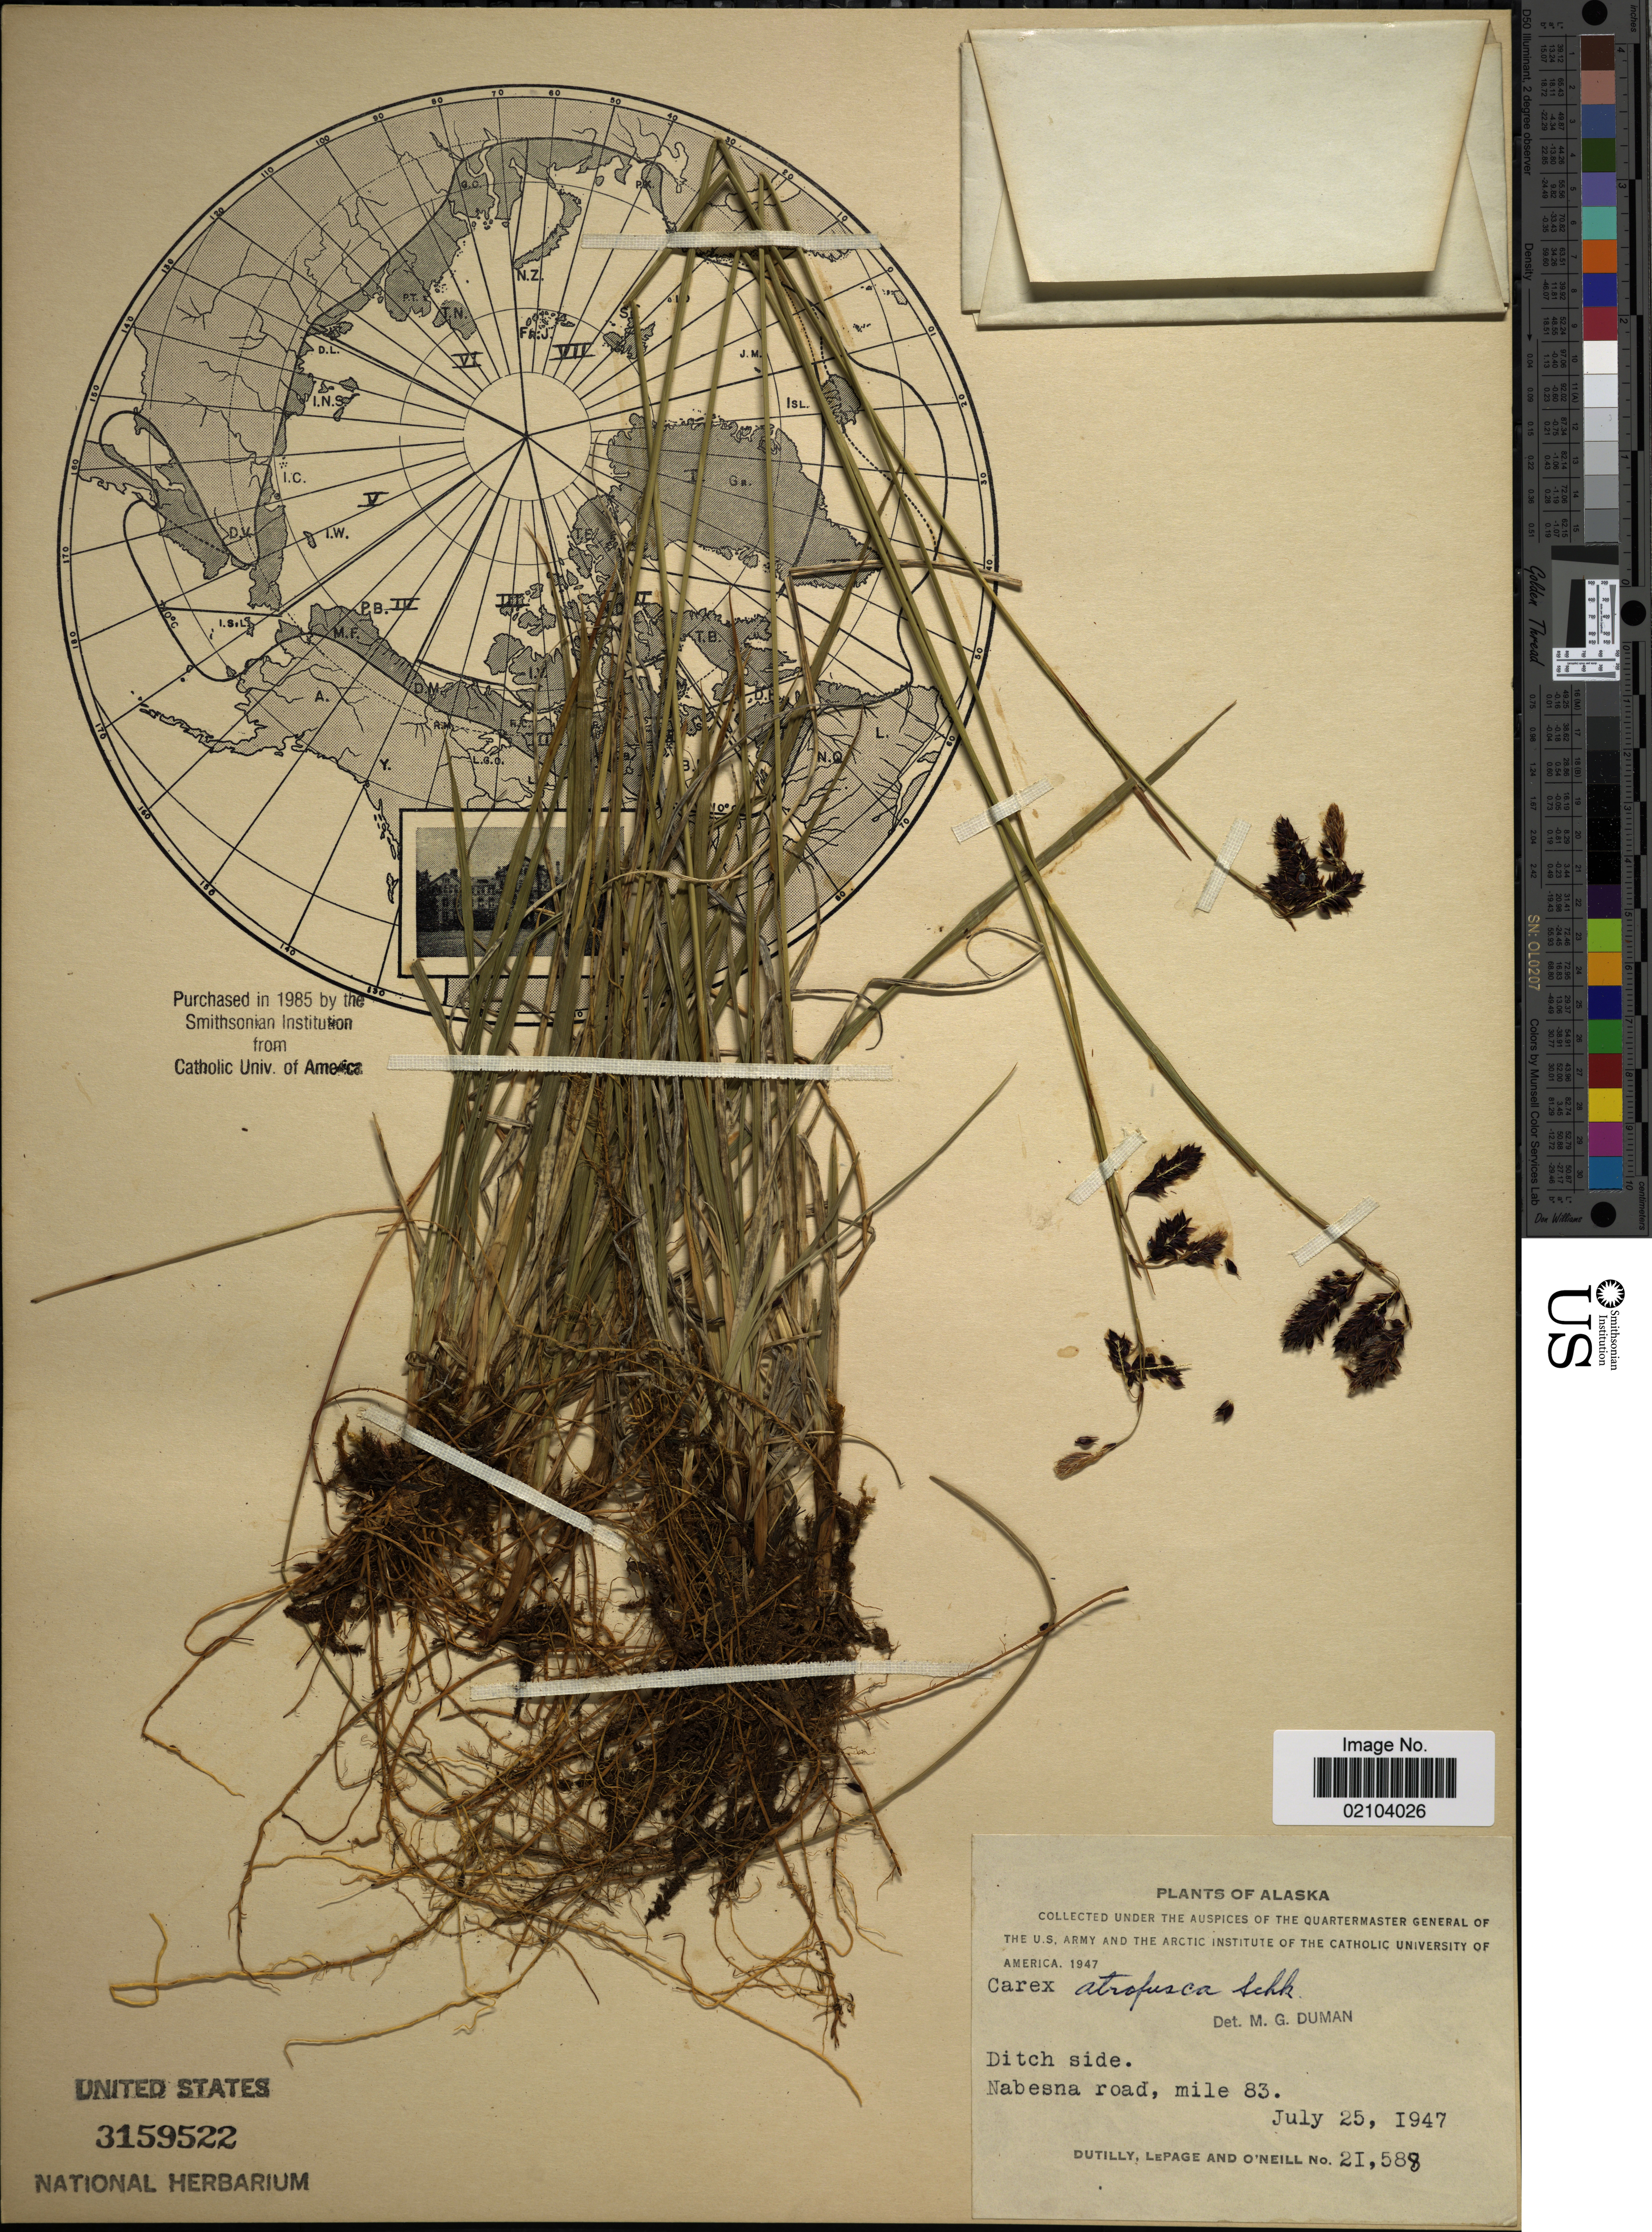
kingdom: Plantae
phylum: Tracheophyta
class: Liliopsida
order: Poales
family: Cyperaceae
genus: Carex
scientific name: Carex atrofusca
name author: Schkuhr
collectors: -. Dutilly, -. LePage & O'Neil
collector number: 21588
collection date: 1947-07-25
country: United States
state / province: Alaska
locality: Ditch side. Nabesna road, mile 83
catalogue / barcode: US 3159522